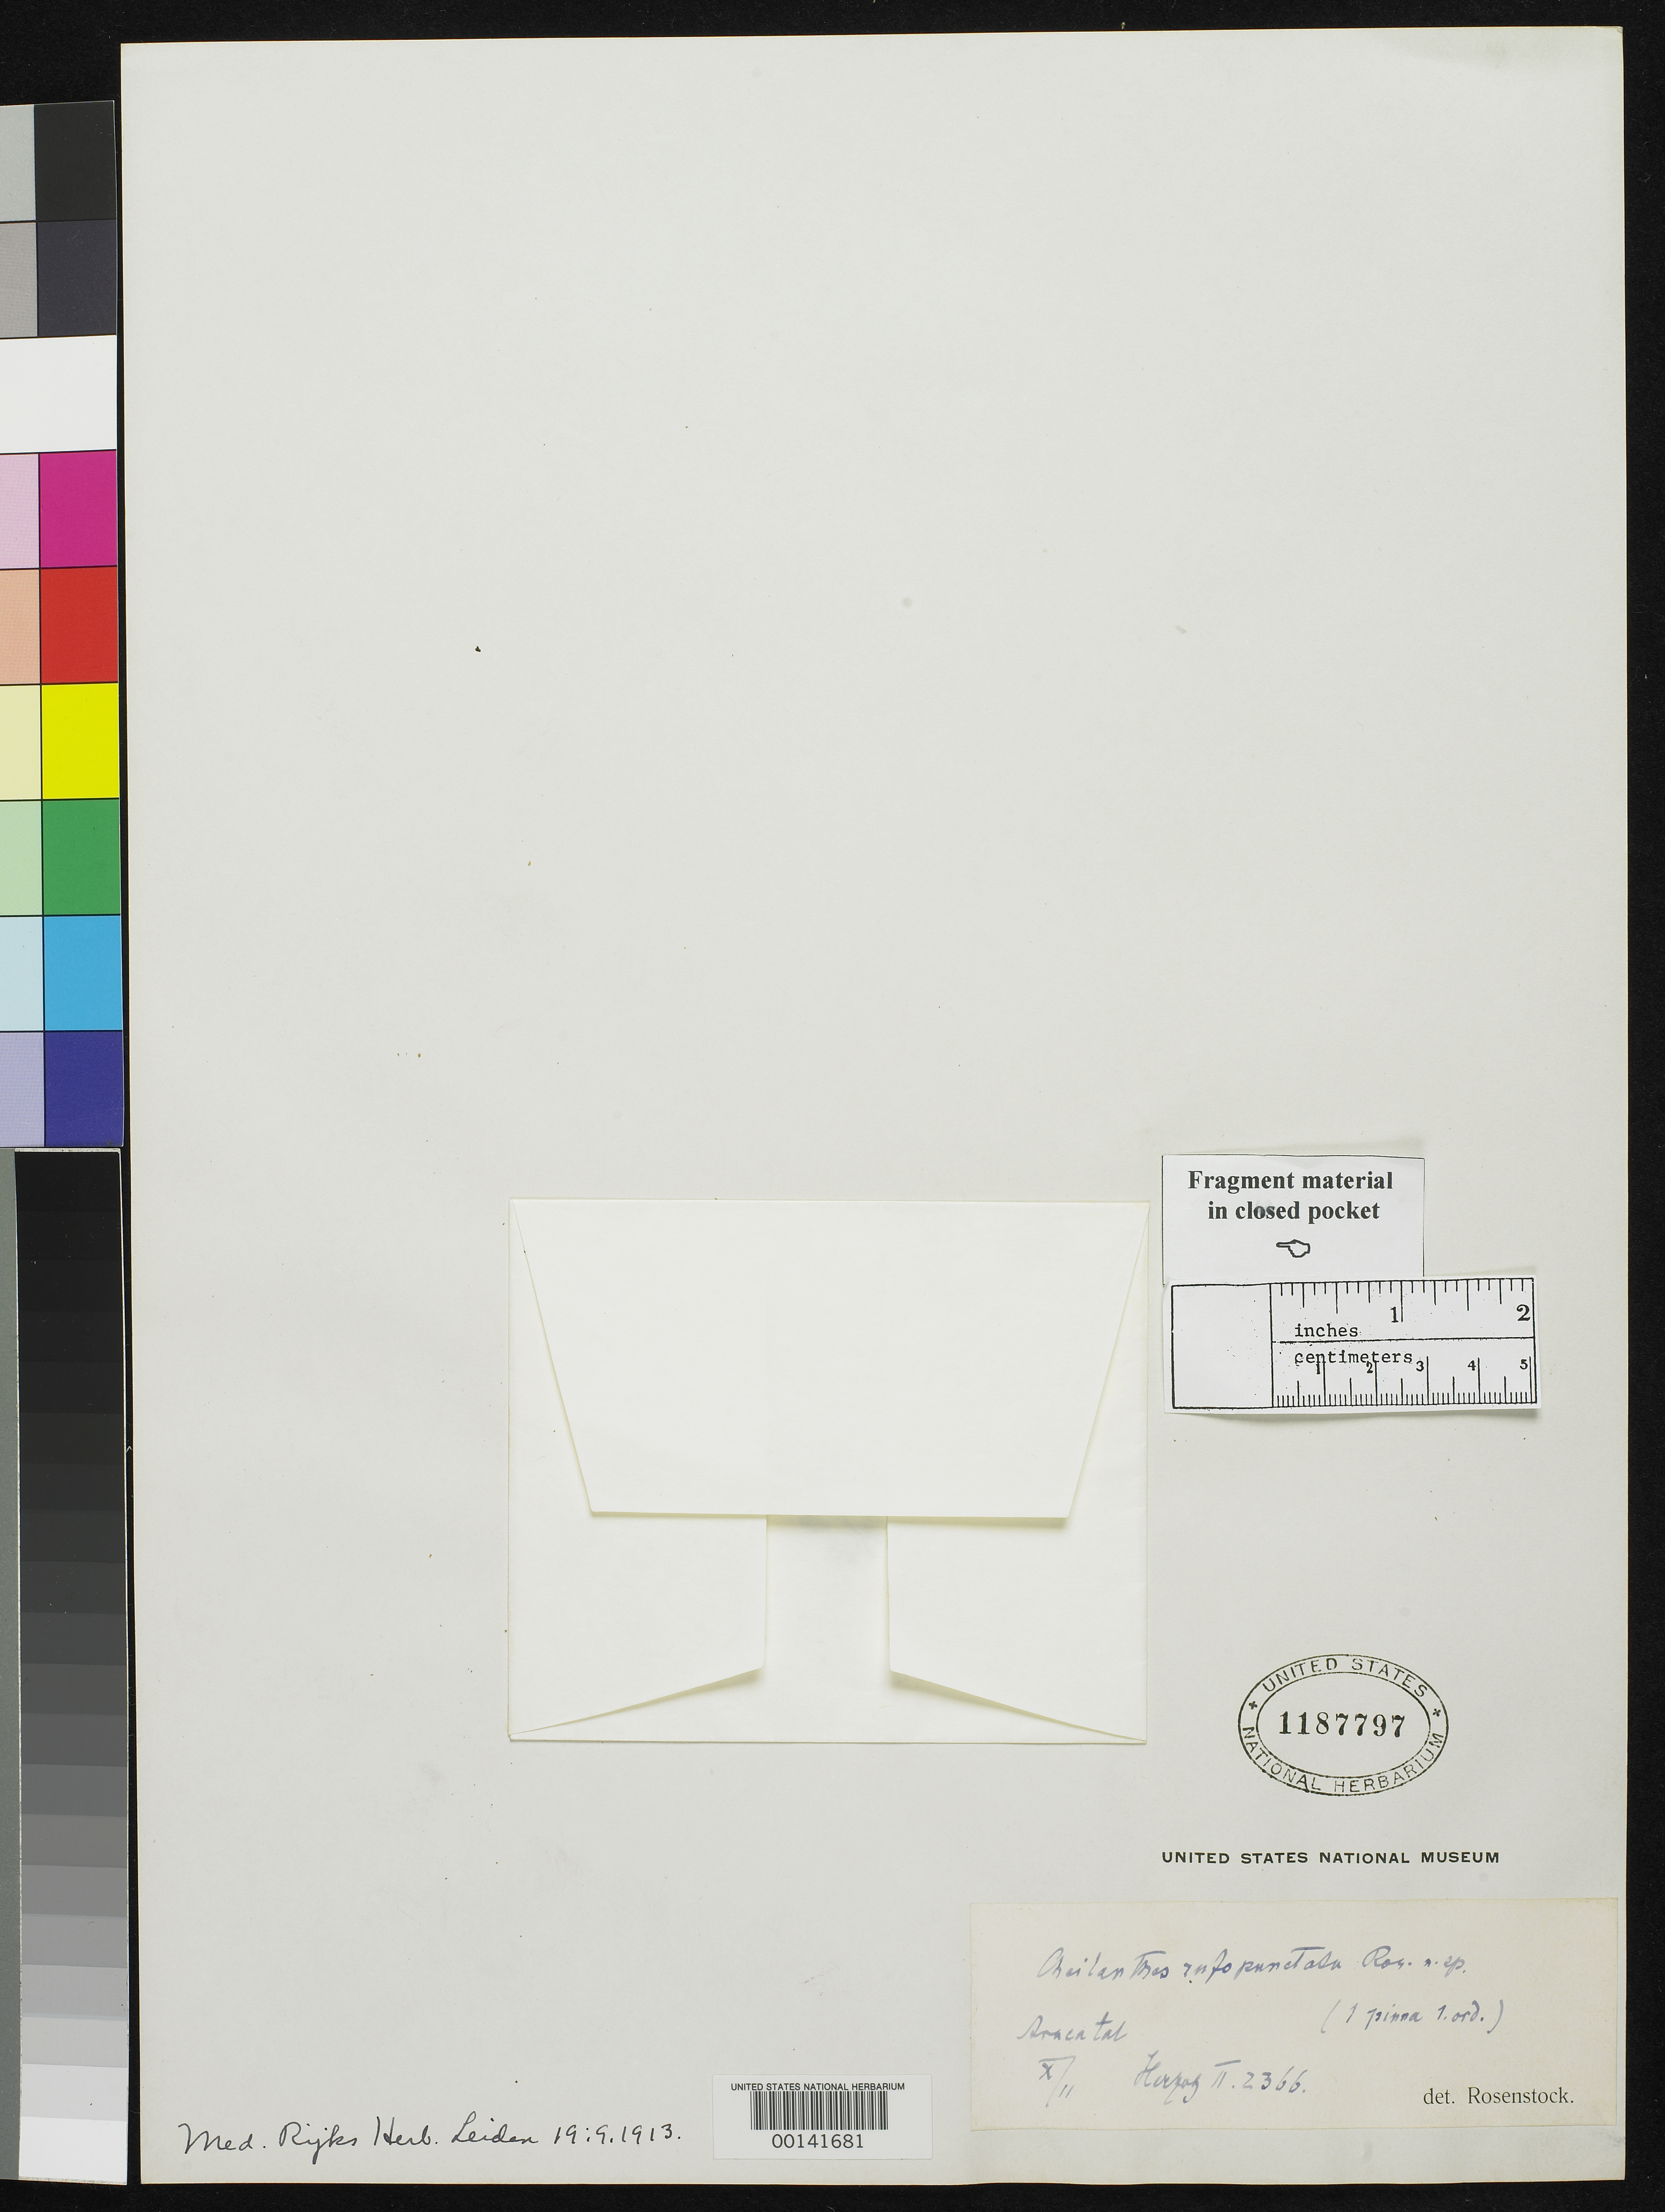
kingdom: Plantae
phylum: Tracheophyta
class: Polypodiopsida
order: Polypodiales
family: Pteridaceae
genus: Cheilanthes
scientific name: Cheilanthes rufopunctata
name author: Rosenst.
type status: Type Fragment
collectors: T. K. J. Herzog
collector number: Ii, 2366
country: Bolivia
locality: Mapiri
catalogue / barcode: US 1187797